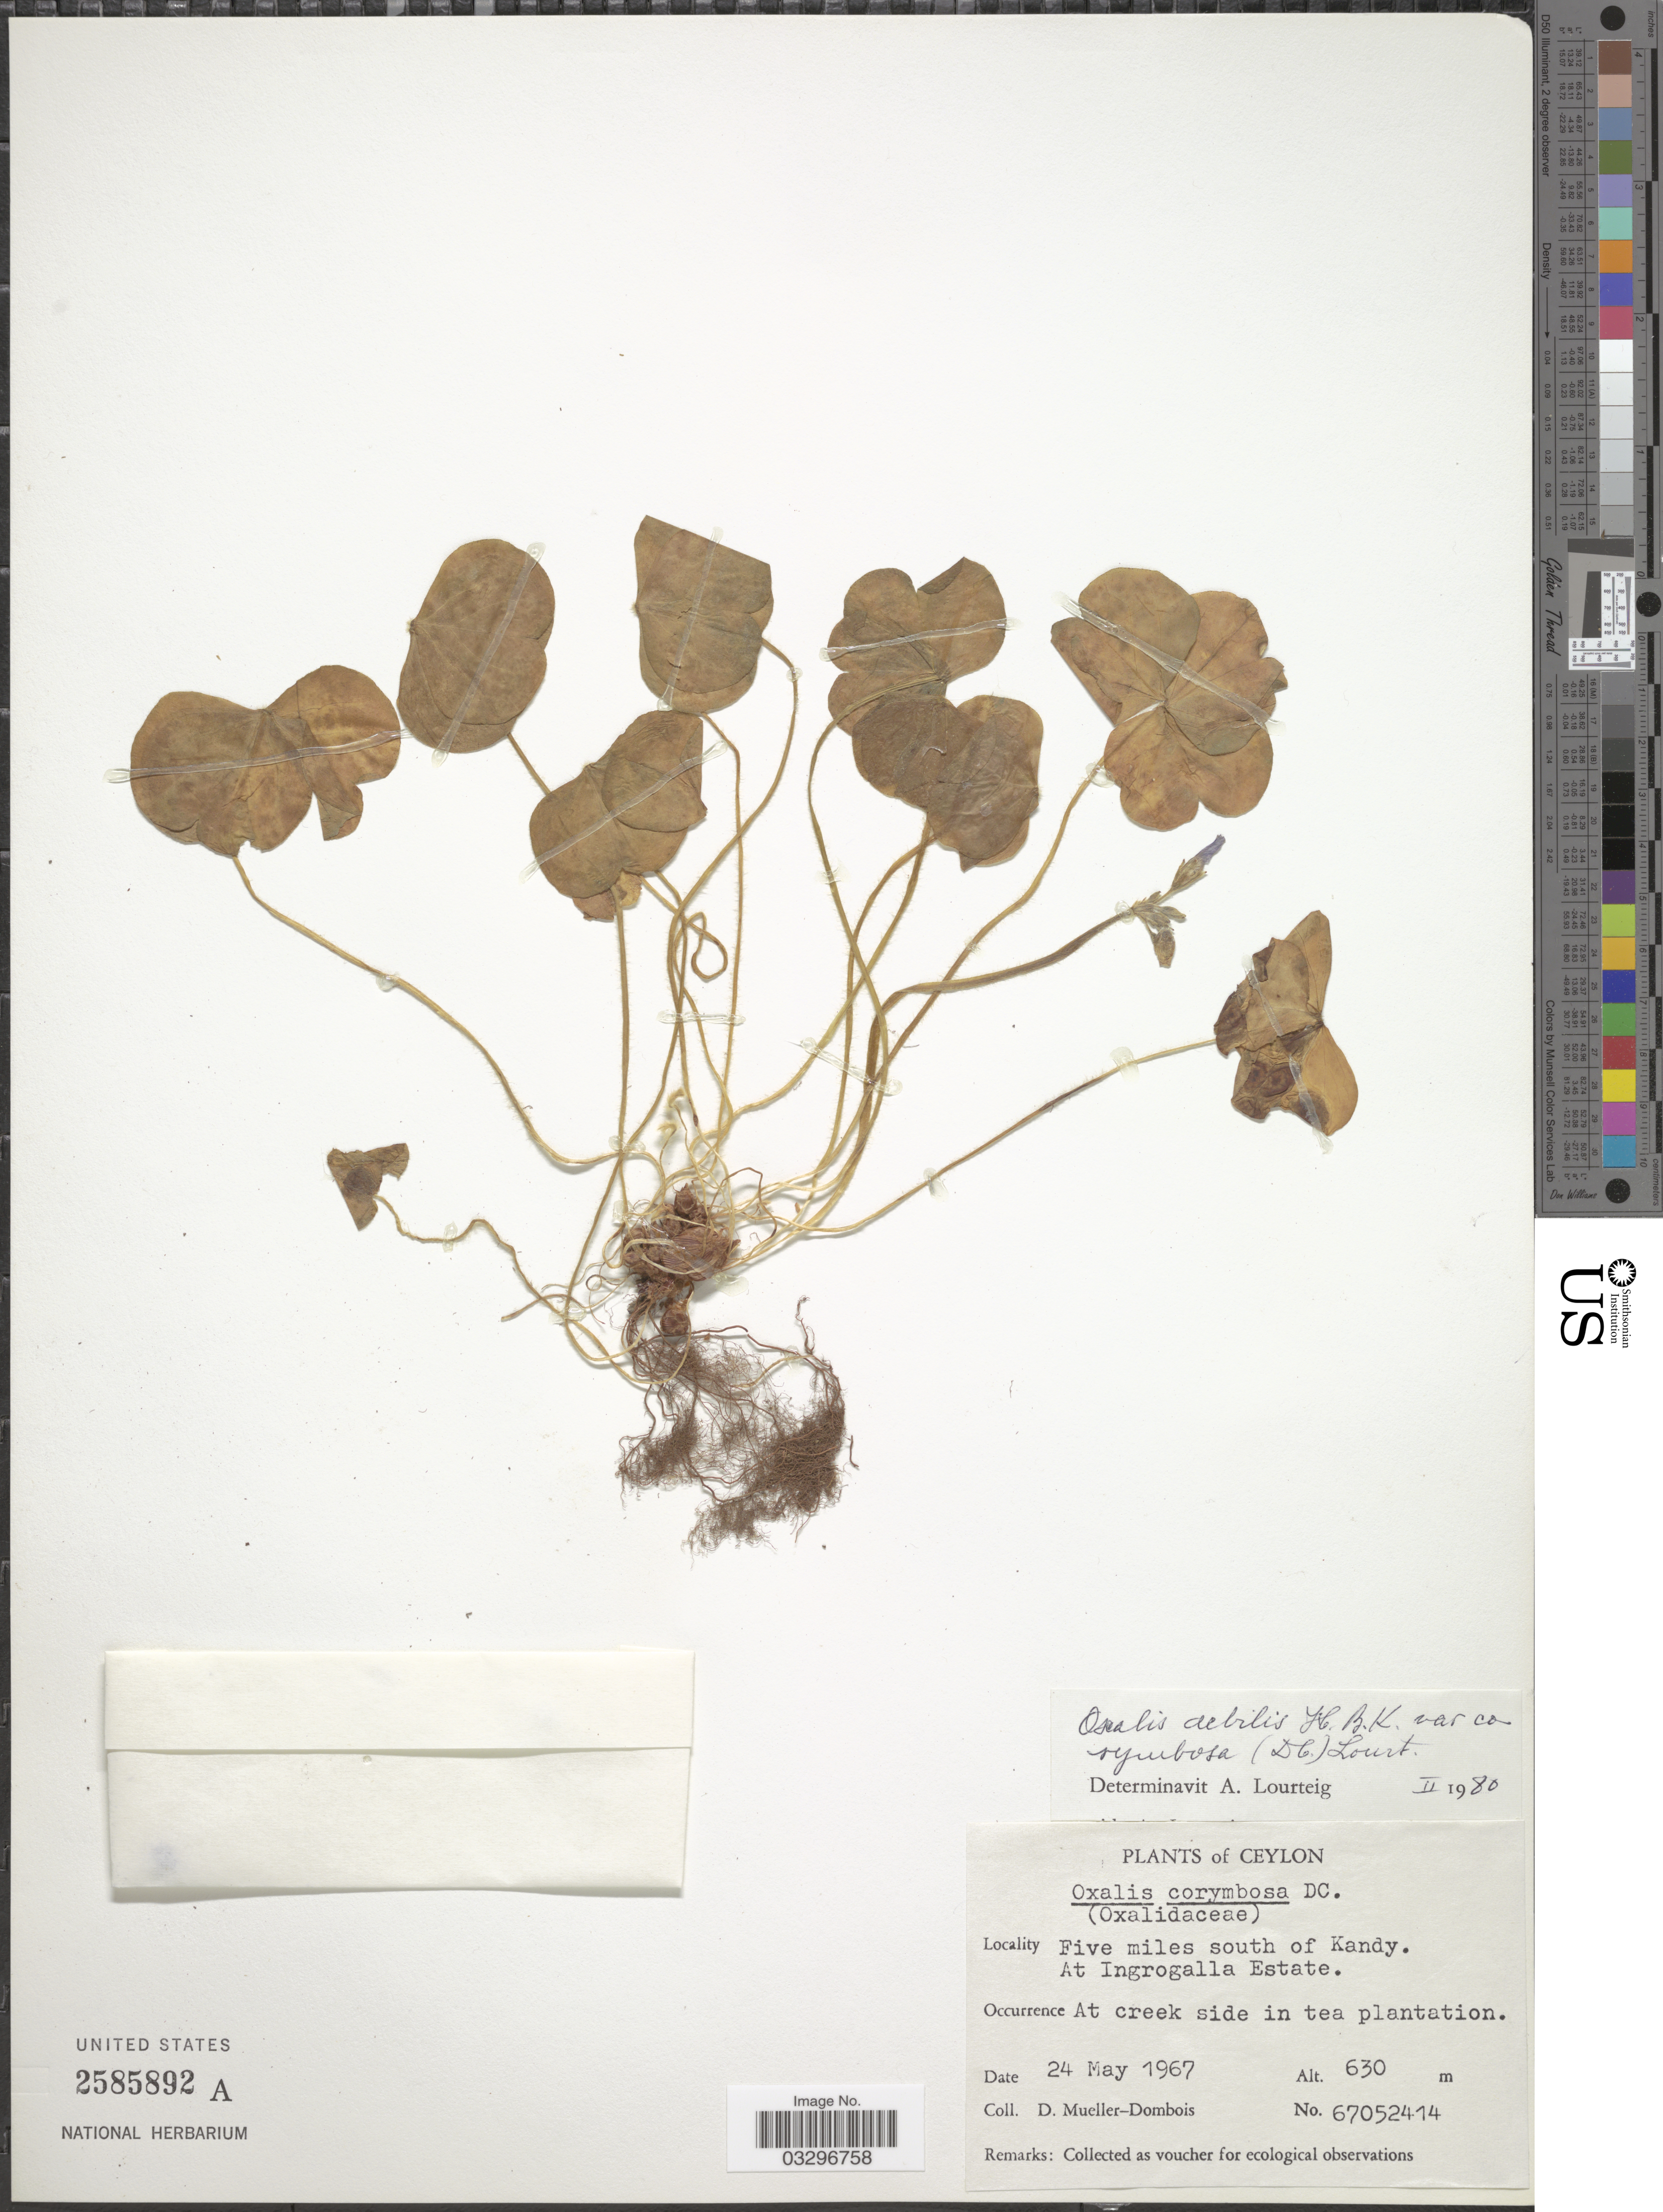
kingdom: Plantae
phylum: Tracheophyta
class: Magnoliopsida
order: Oxalidales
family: Oxalidaceae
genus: Oxalis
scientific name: Oxalis debilis var. corymbosa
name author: (DC.) Lourteig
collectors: D. Mueller-Dombois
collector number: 67052414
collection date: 1967-05-24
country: Sri Lanka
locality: Ceylon, Five miles south of Kandy. At Ingrogalla Estate.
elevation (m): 630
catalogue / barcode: US 2585892A